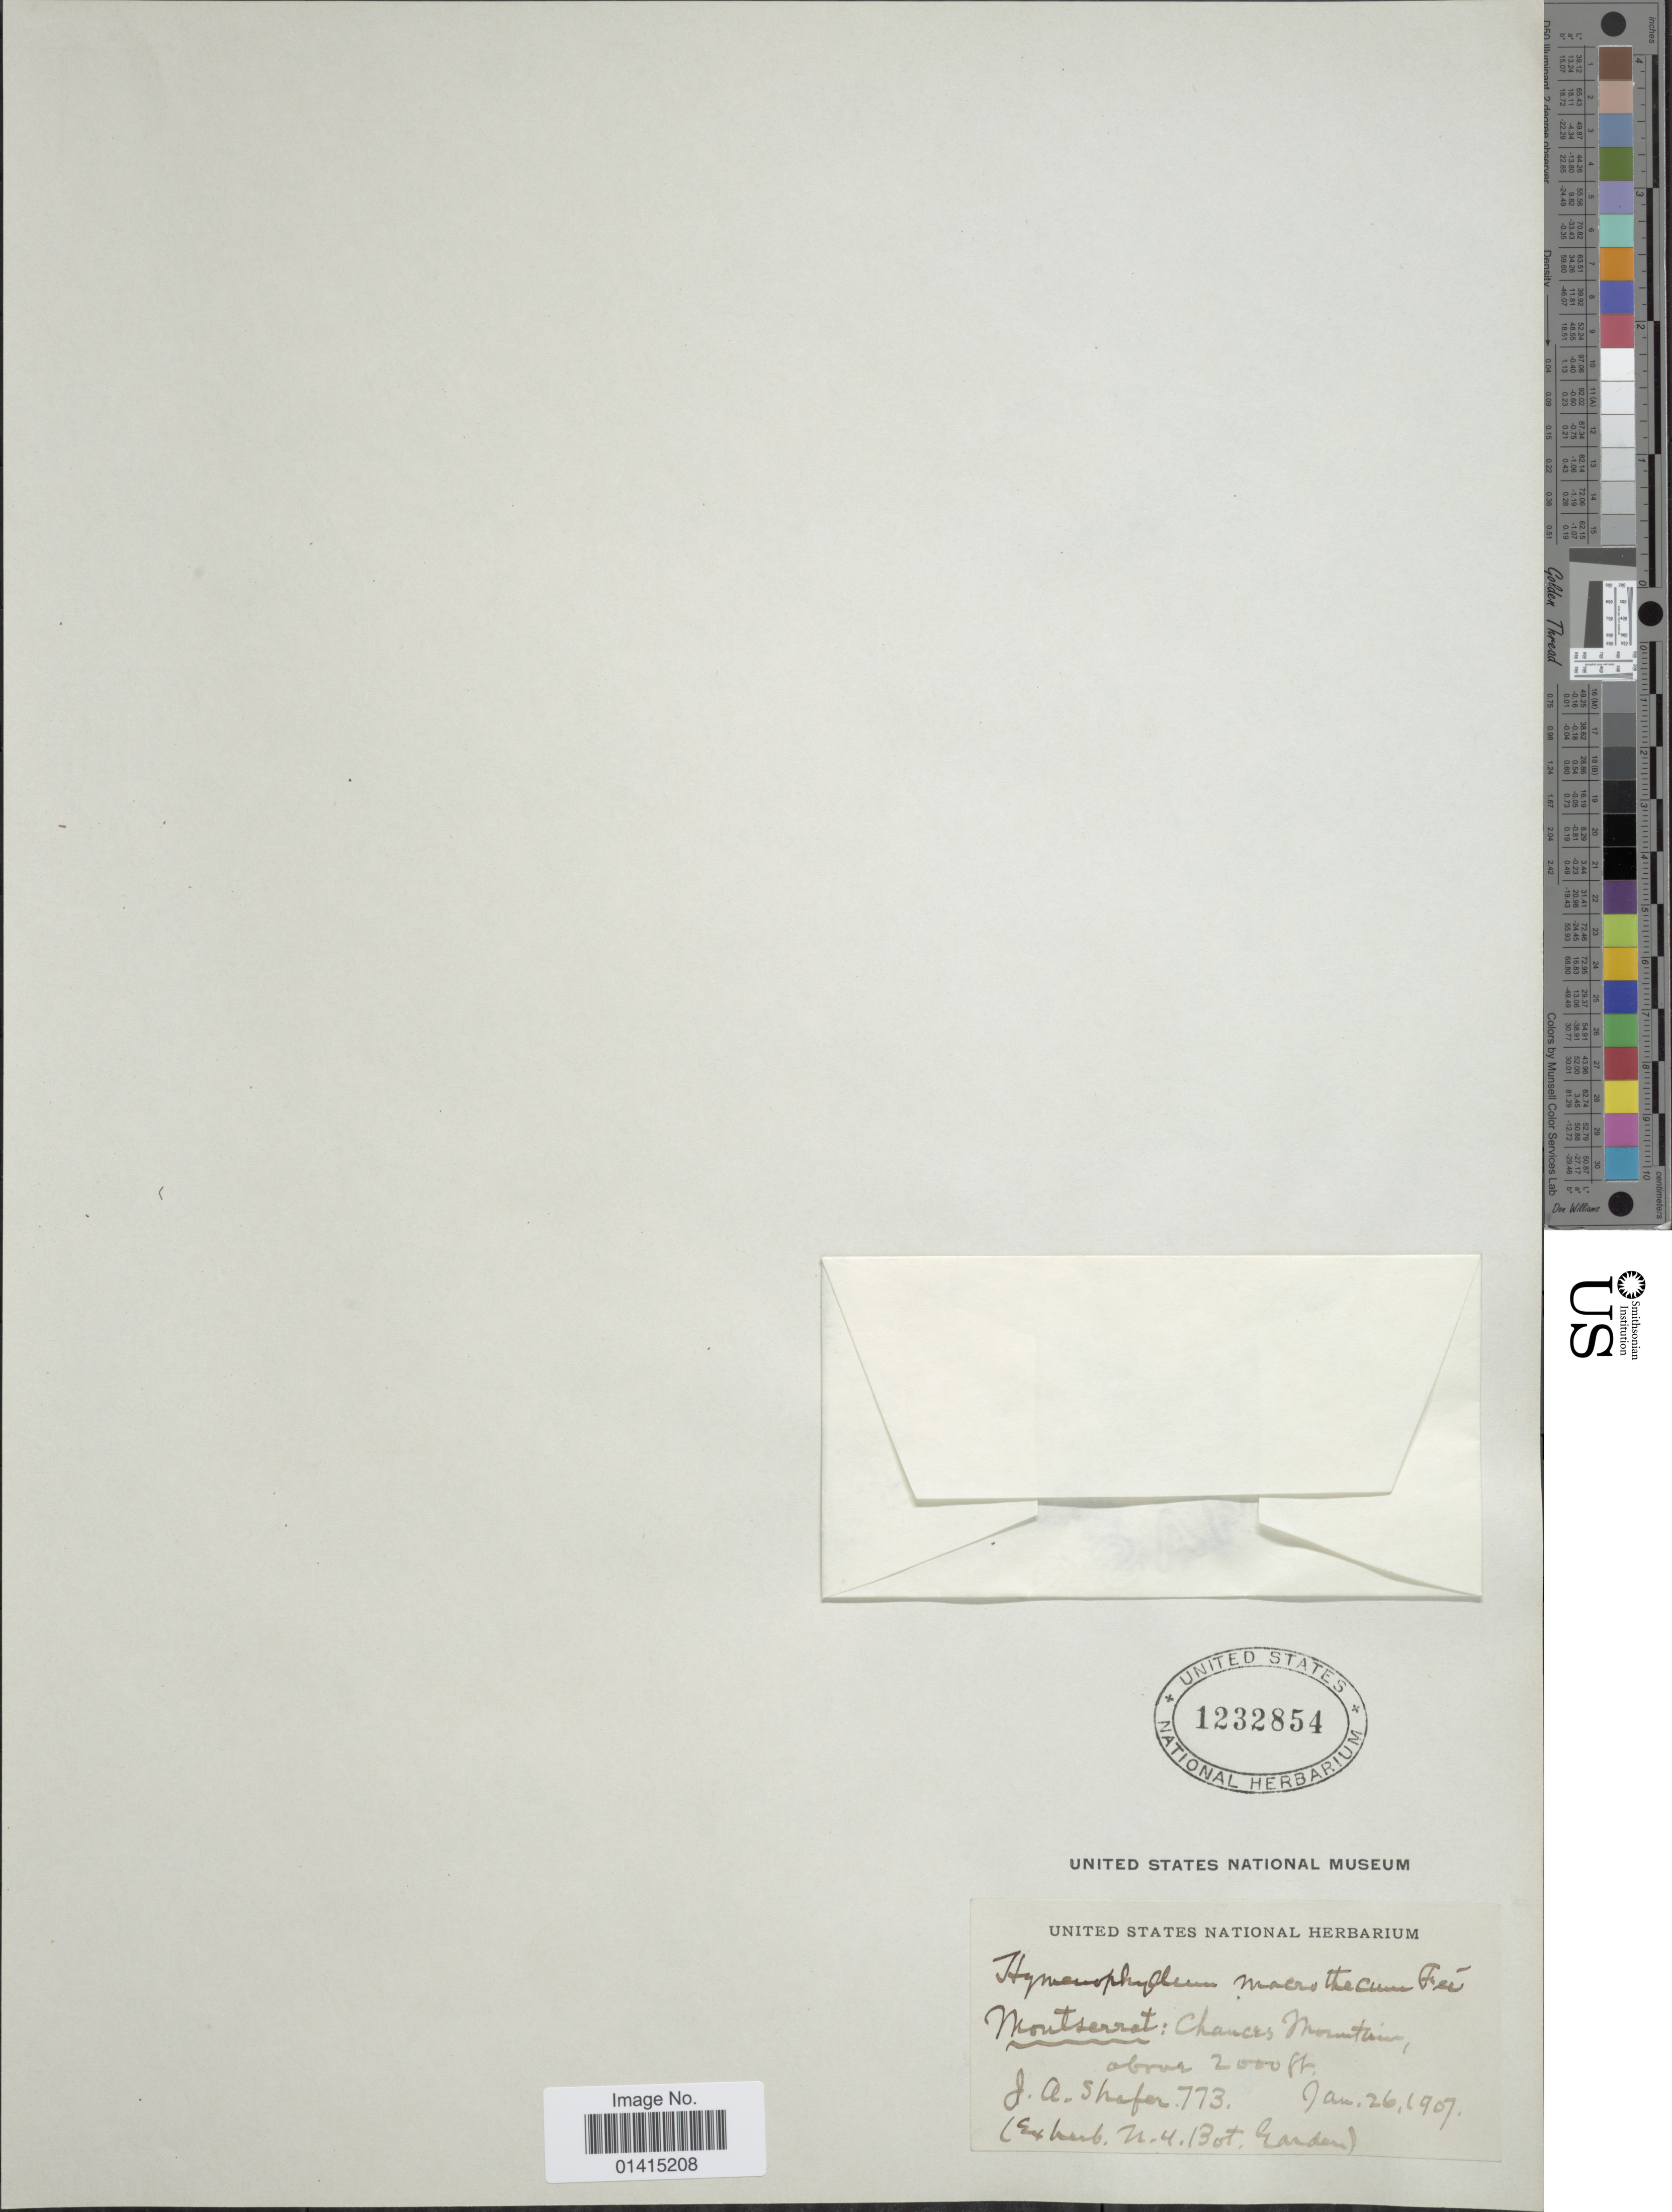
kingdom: Plantae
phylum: Tracheophyta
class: Polypodiopsida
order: Hymenophyllales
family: Hymenophyllaceae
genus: Hymenophyllum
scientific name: Hymenophyllum macrothecum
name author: Fée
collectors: J. A. Shafer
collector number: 773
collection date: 1907-01-26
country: Montserrat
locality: Chances Mountain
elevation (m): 610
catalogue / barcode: US 1232854